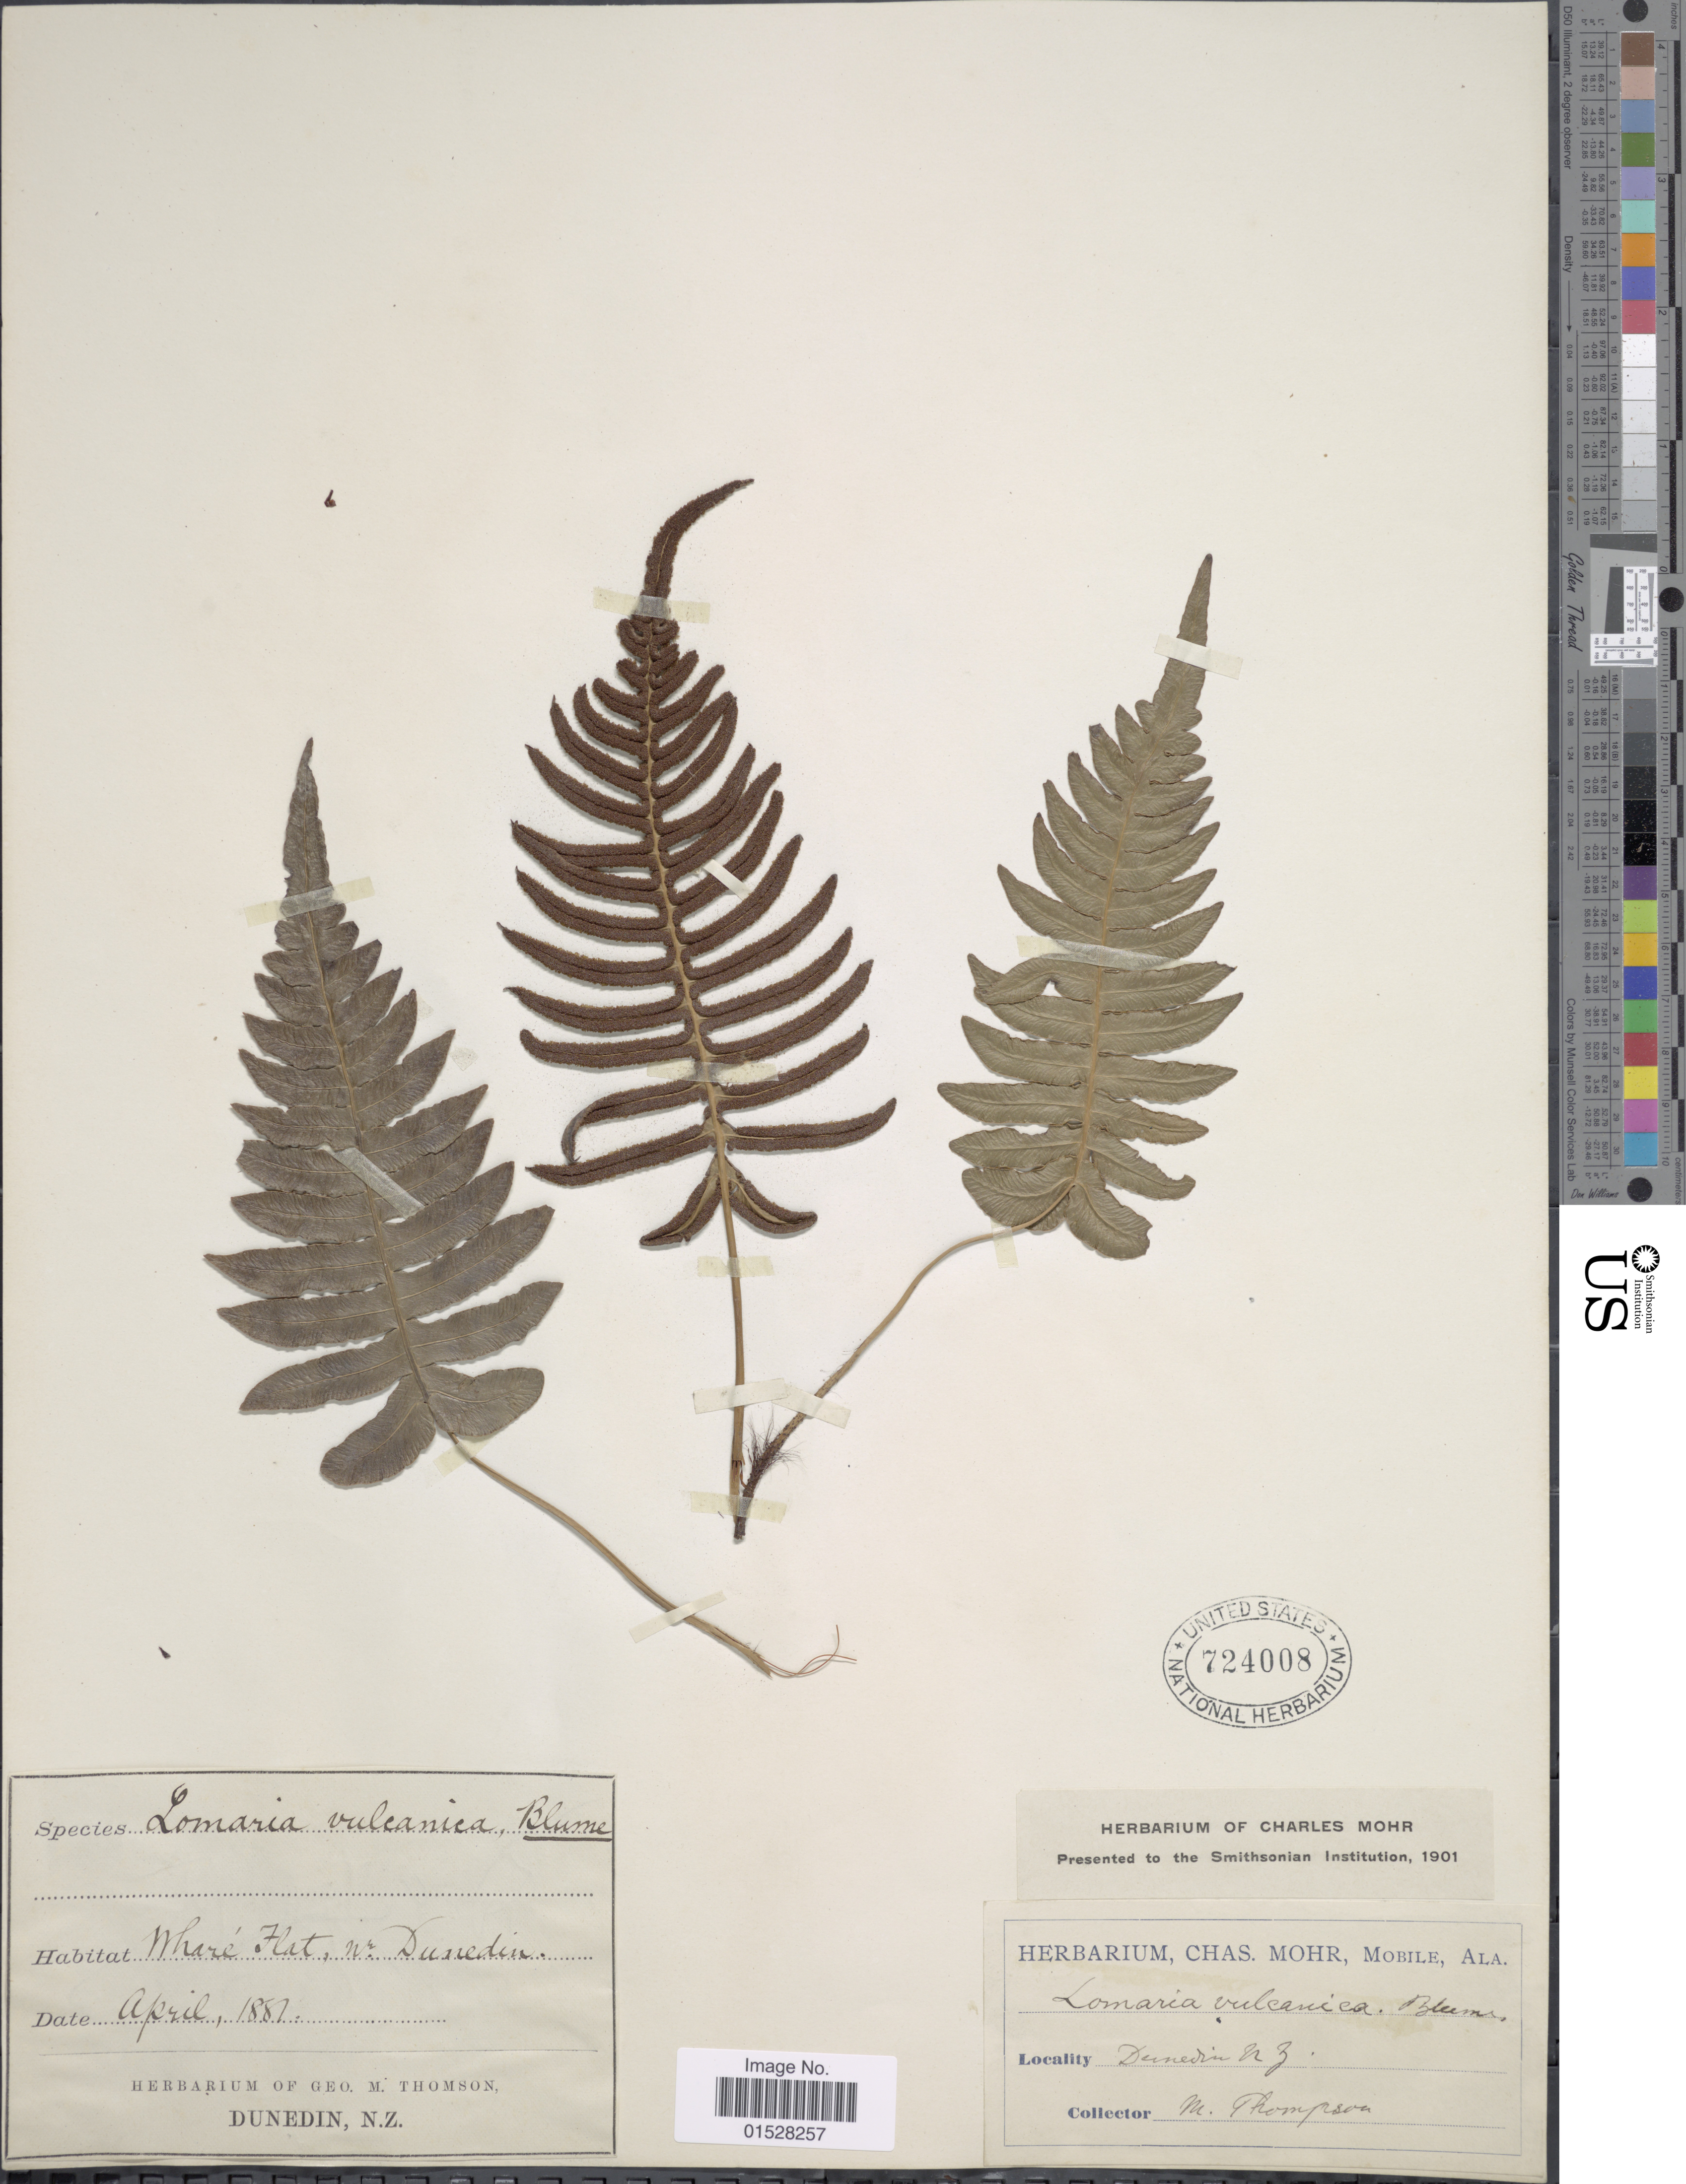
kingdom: Plantae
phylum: Tracheophyta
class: Polypodiopsida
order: Polypodiales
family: Blechnaceae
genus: Blechnum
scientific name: Blechnum vulcanicum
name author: (Blume) Kuhn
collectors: M. Thompson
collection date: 1881-04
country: New Zealand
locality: Wharé Hat, ni Dunedin.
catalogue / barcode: US 724008